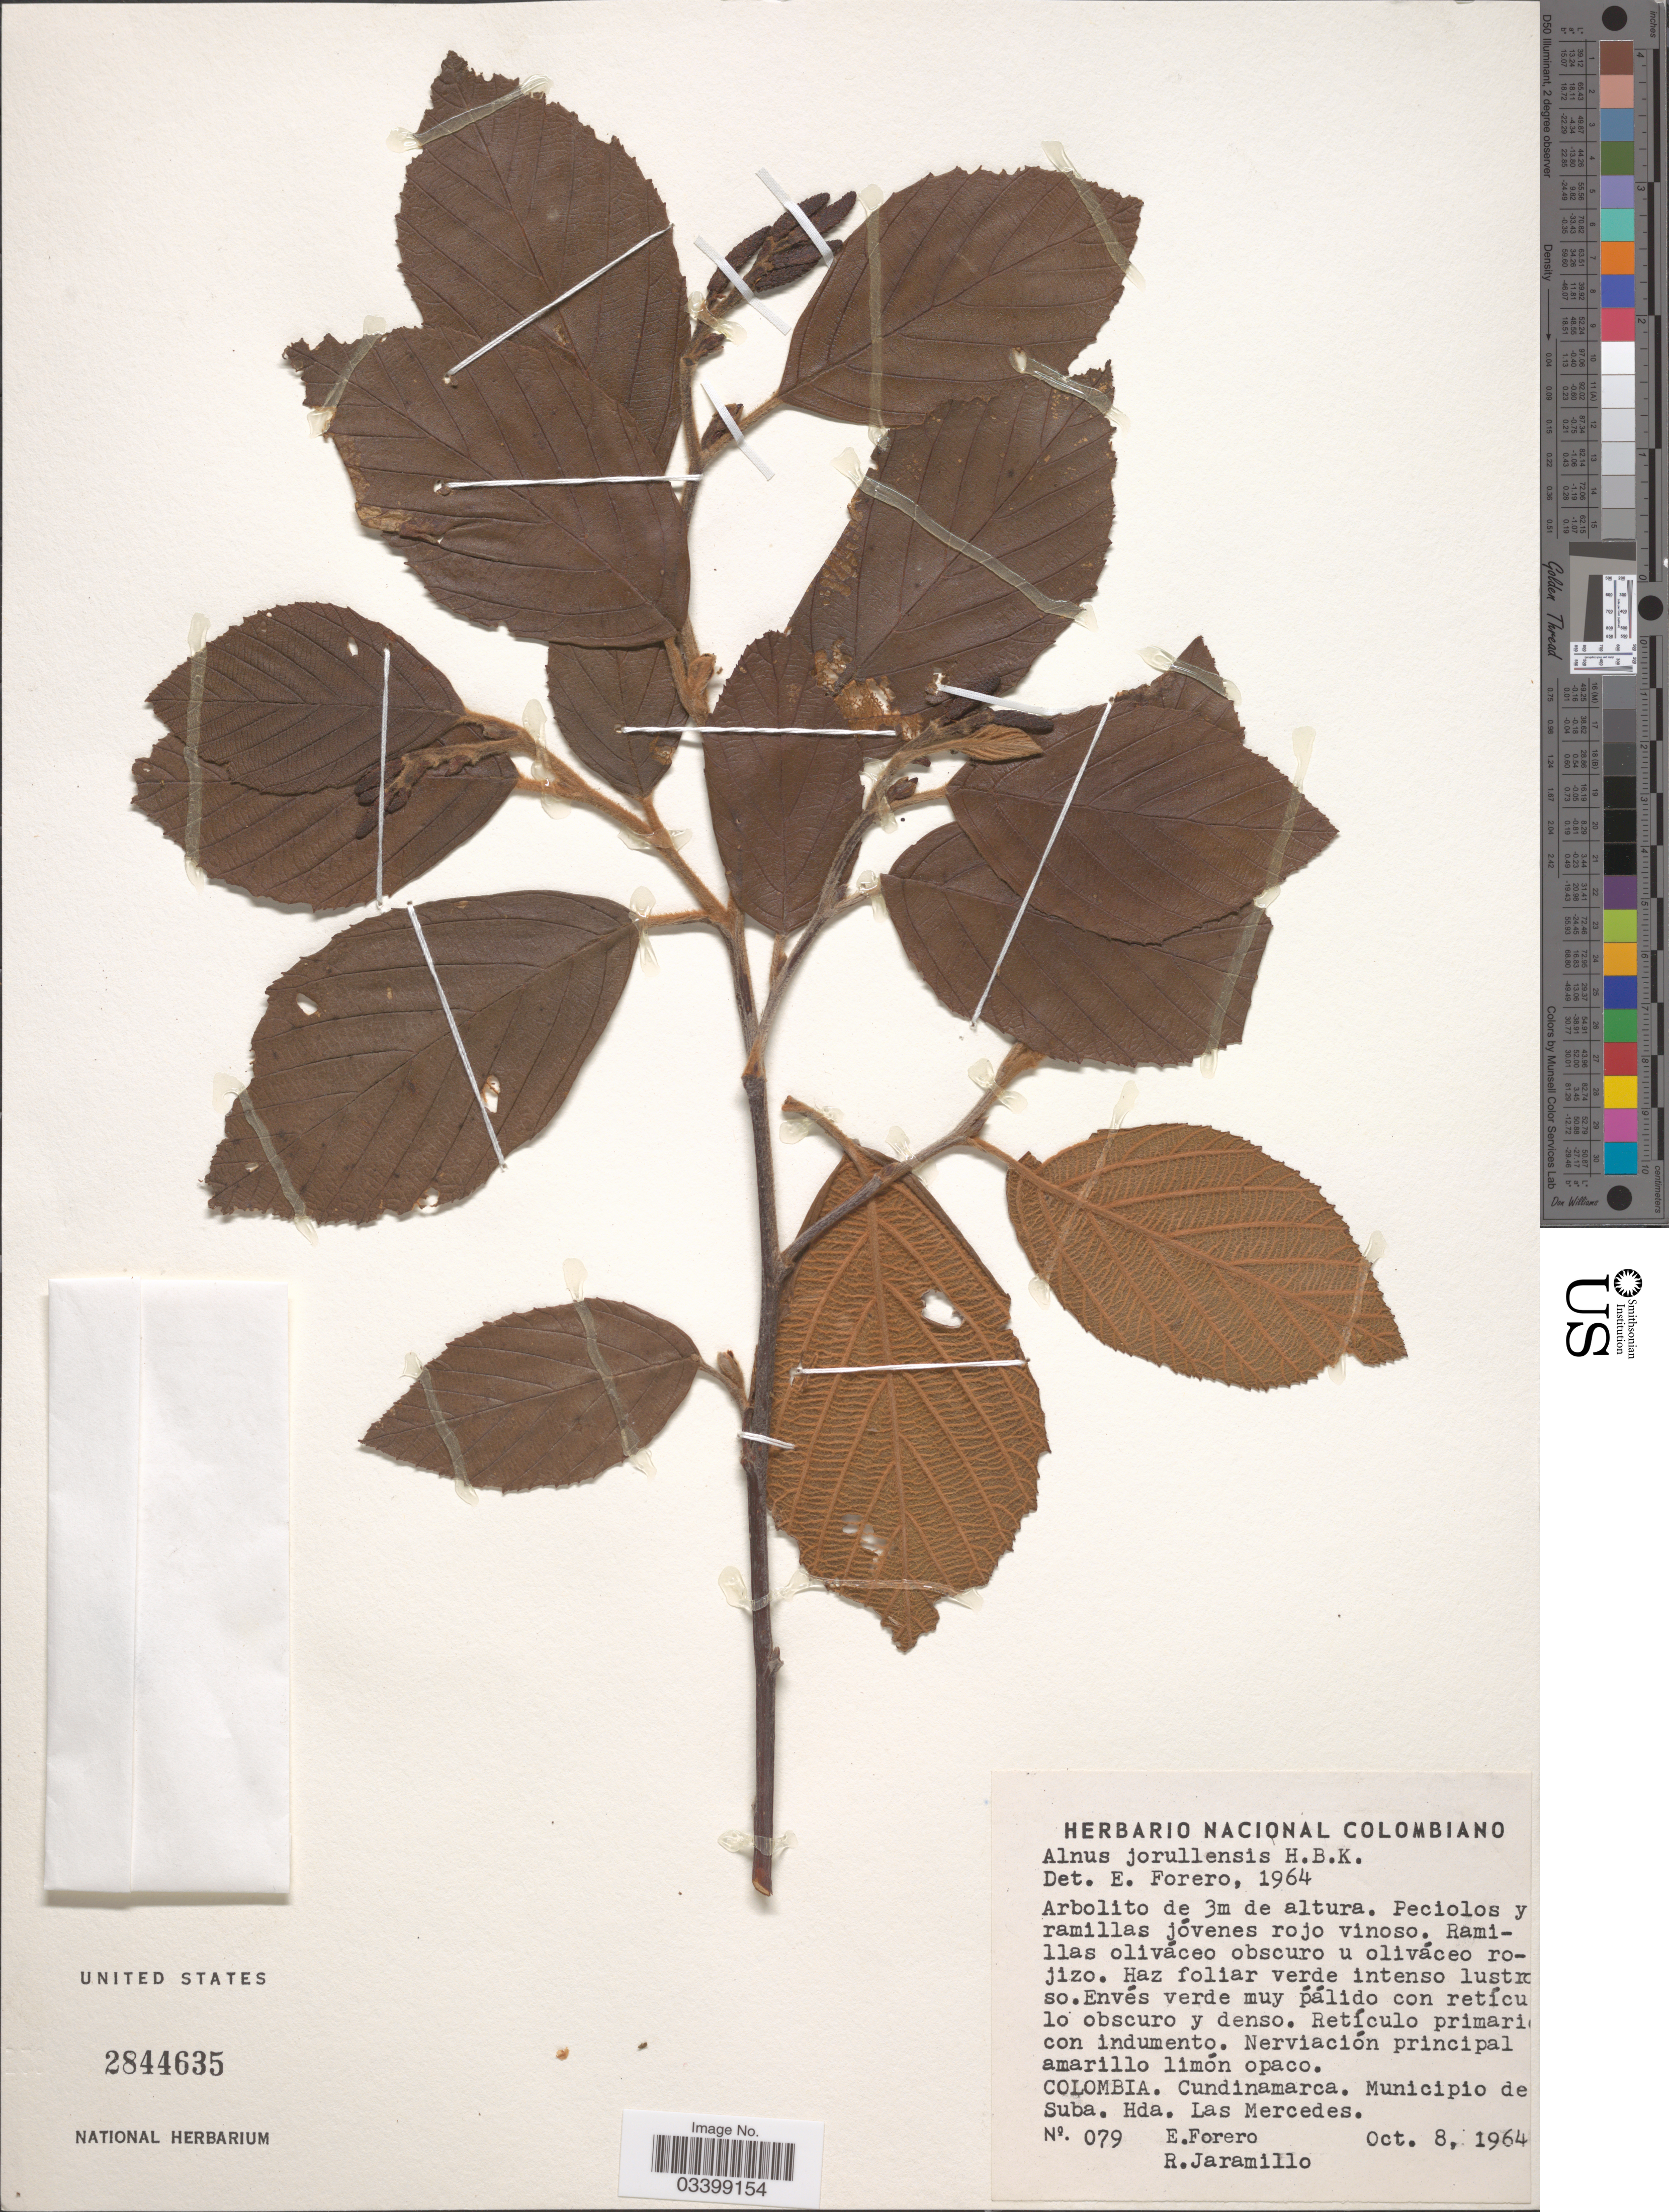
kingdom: Plantae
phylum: Tracheophyta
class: Magnoliopsida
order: Fagales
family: Betulaceae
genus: Alnus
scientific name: Alnus acuminata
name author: Kunth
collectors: E. Forero & R. Jaramillo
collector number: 079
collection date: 1964-10-08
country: Colombia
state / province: Cundinamarca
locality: Municipio de Suba. Hda. Las Mercedes.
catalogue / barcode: US 2844635